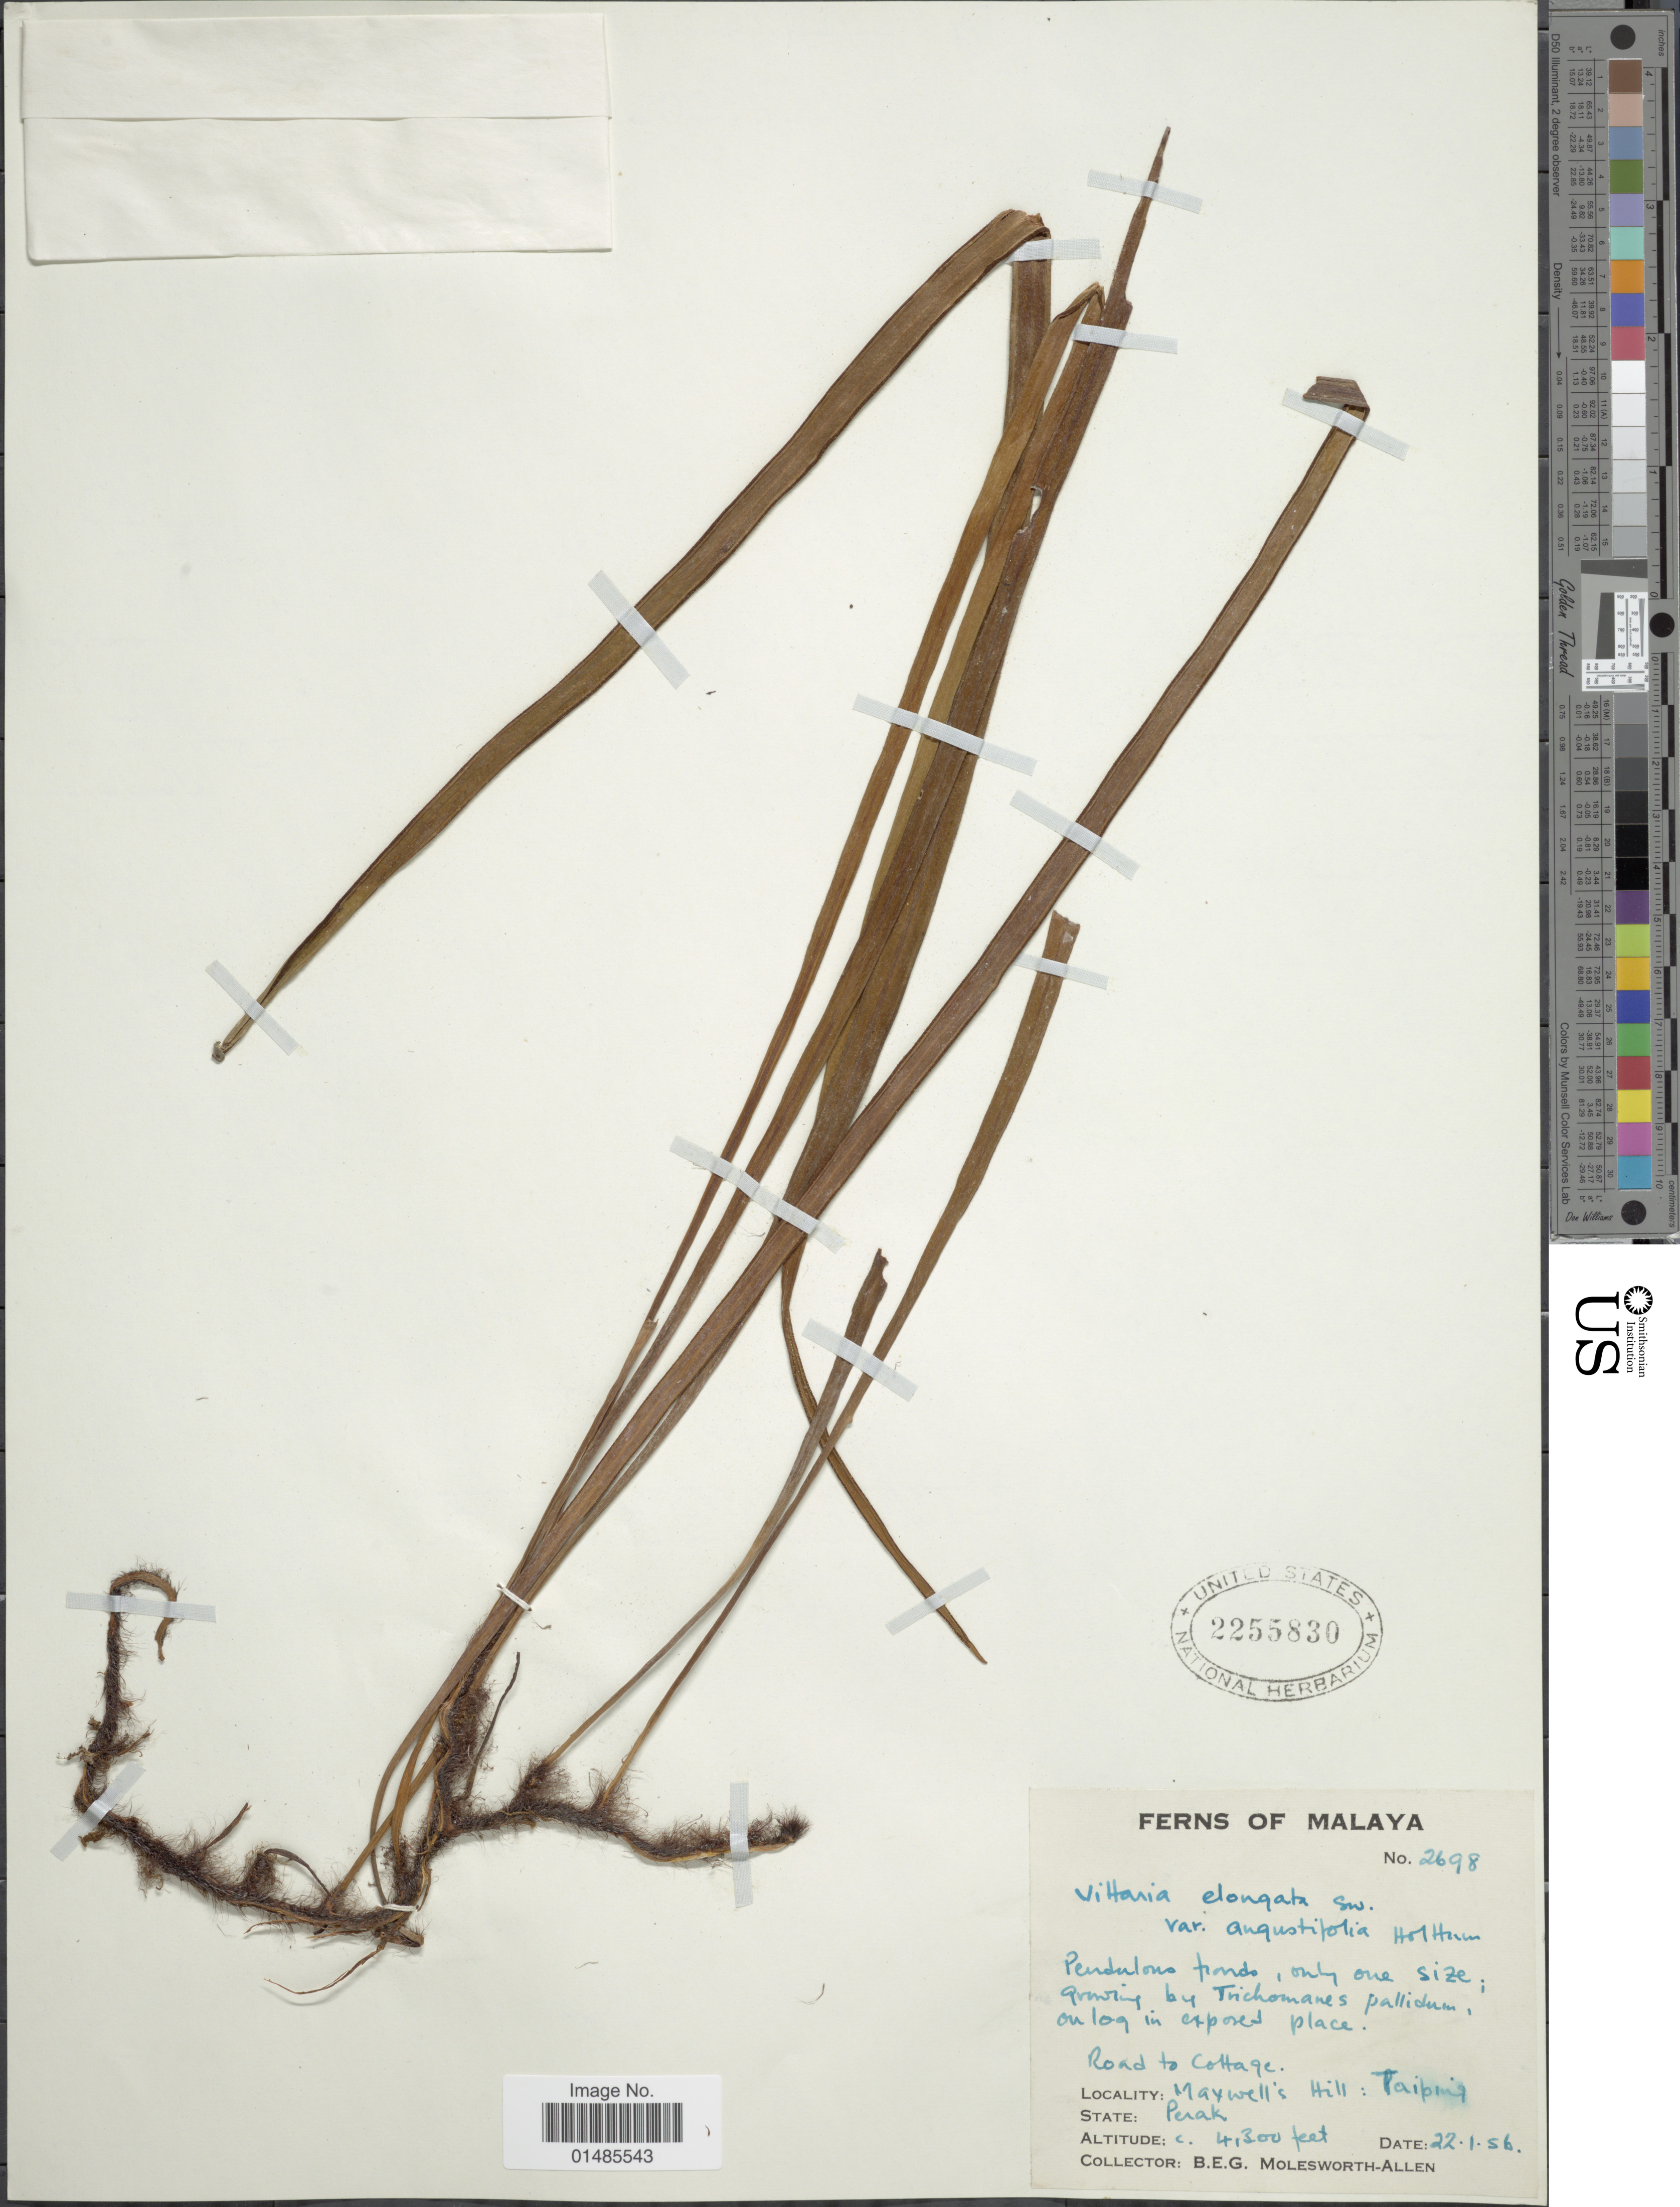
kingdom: Plantae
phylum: Tracheophyta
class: Polypodiopsida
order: Polypodiales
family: Pteridaceae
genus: Haplopteris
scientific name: Haplopteris elongata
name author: (Sw.) Crane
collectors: B. E. G. Molesworth-Allen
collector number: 2698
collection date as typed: Transcribed d/m/y: 22/1/56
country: Malaysia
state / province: Perak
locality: Road to Cottage. Maxwell's Hill: Taiping.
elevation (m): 1311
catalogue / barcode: US 2255830